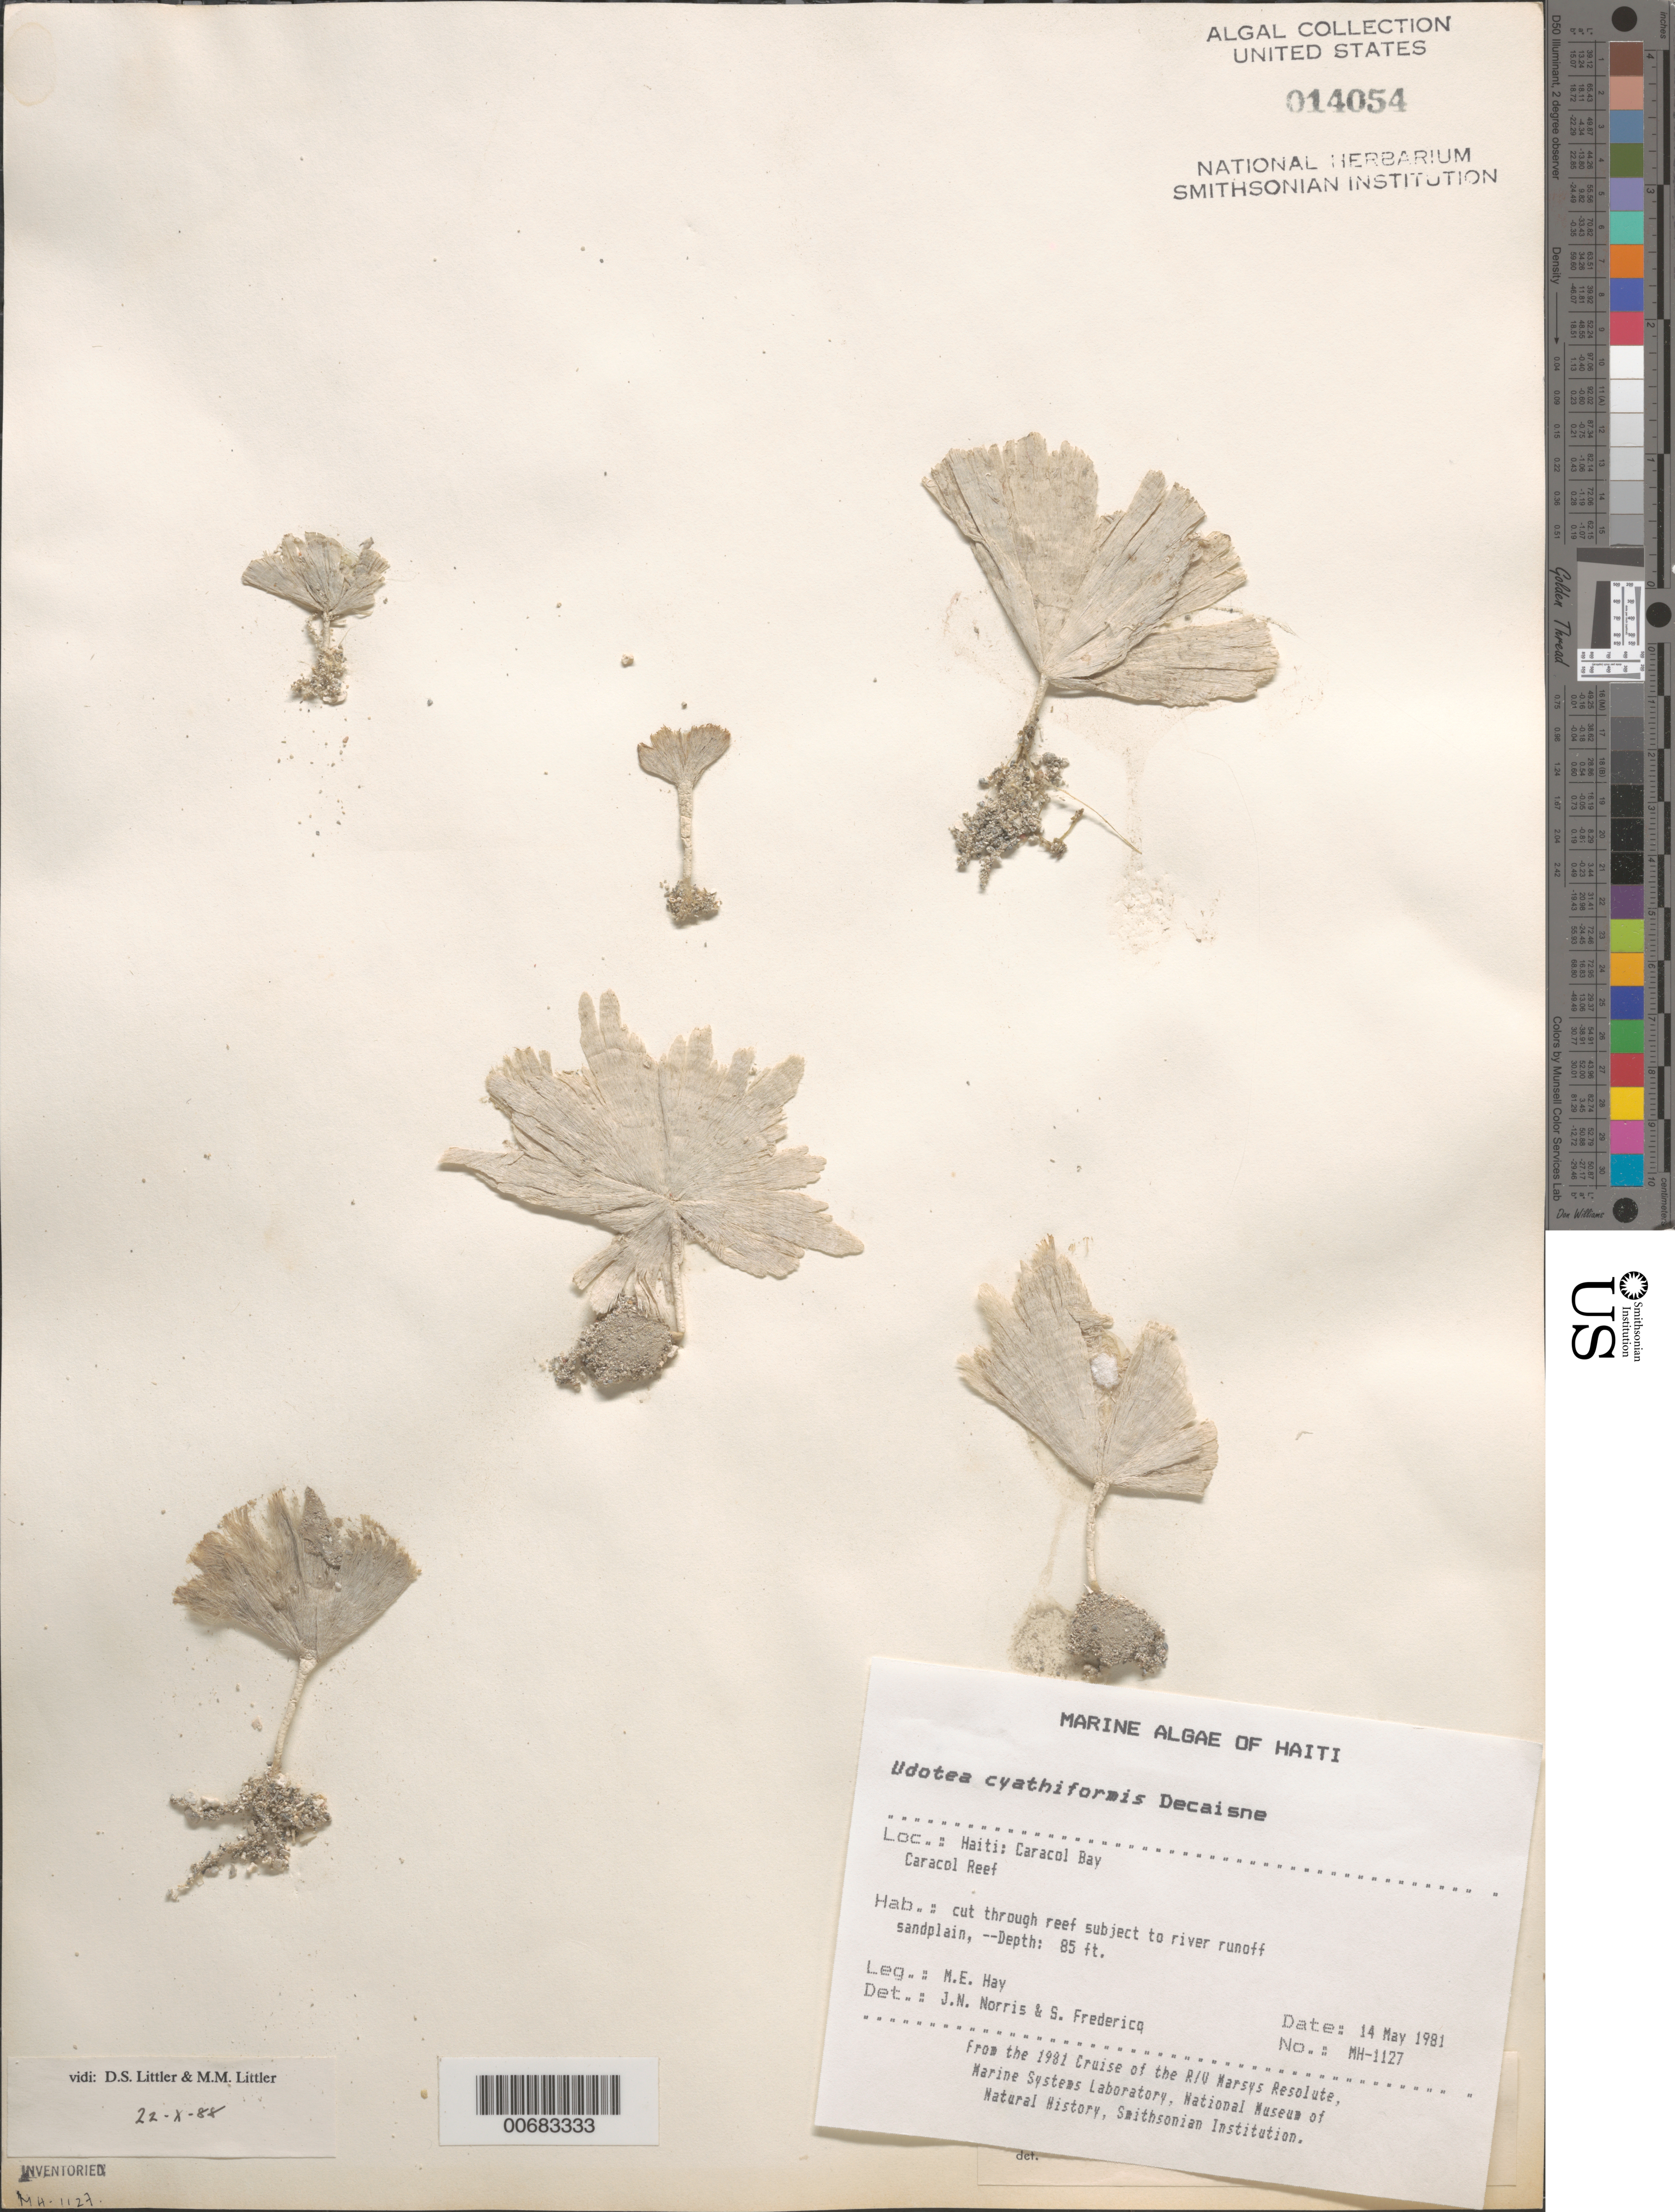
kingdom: Plantae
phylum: Chlorophyta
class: Ulvophyceae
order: Bryopsidales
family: Udoteaceae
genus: Udotea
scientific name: Udotea cyathiformis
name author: Decne.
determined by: Norris, J. N.; Fredericq, S.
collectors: M. E. Hay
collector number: MEH-1127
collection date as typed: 14 May 1981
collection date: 1981-05-14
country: Haiti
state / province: Nord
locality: Caracol Reef, Caracol Bay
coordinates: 21 45'N, 72 00'W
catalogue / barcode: US 14054